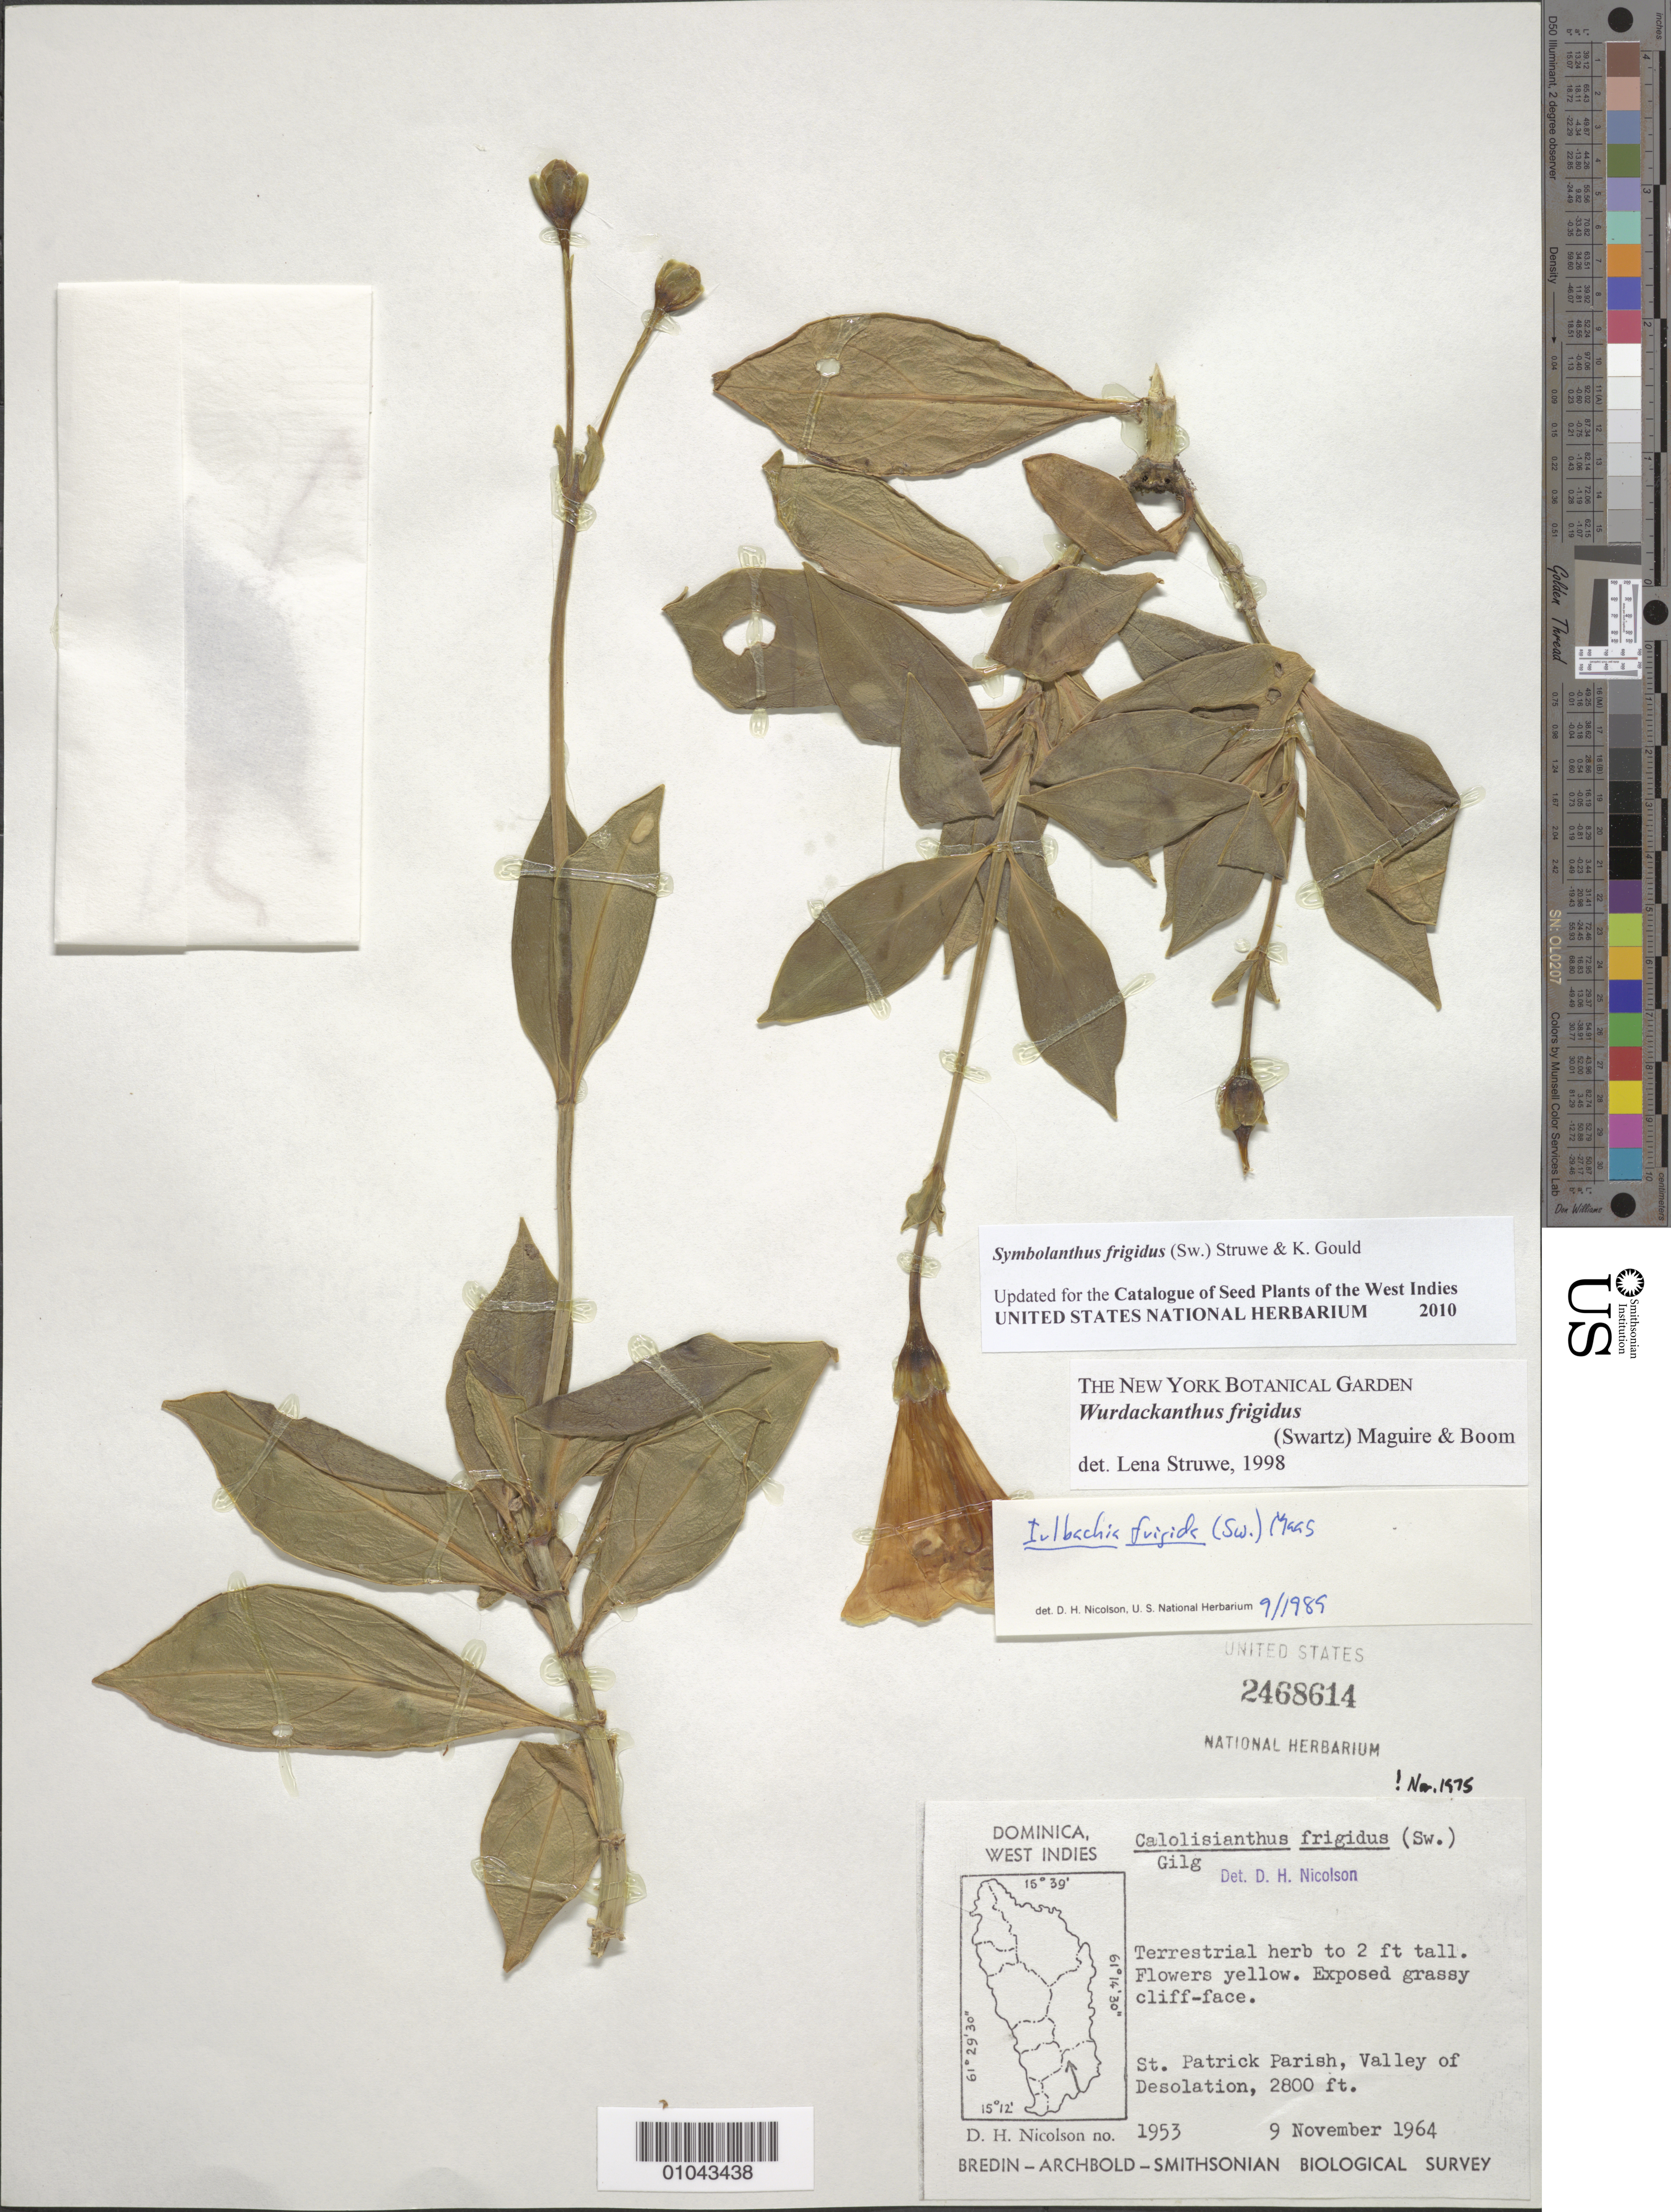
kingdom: Plantae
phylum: Tracheophyta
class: Magnoliopsida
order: Gentianales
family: Gentianaceae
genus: Symbolanthus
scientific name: Symbolanthus frigidus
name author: (Sw.) Struwe & K. R. Gould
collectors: D. H. Nicolson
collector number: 1953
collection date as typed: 09 Nov 1964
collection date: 1964-11-09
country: Dominica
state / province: St. Patrick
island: Dominica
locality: Valley of Desolation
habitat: Exposed grassy cliff face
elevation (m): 853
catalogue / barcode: US 2468614